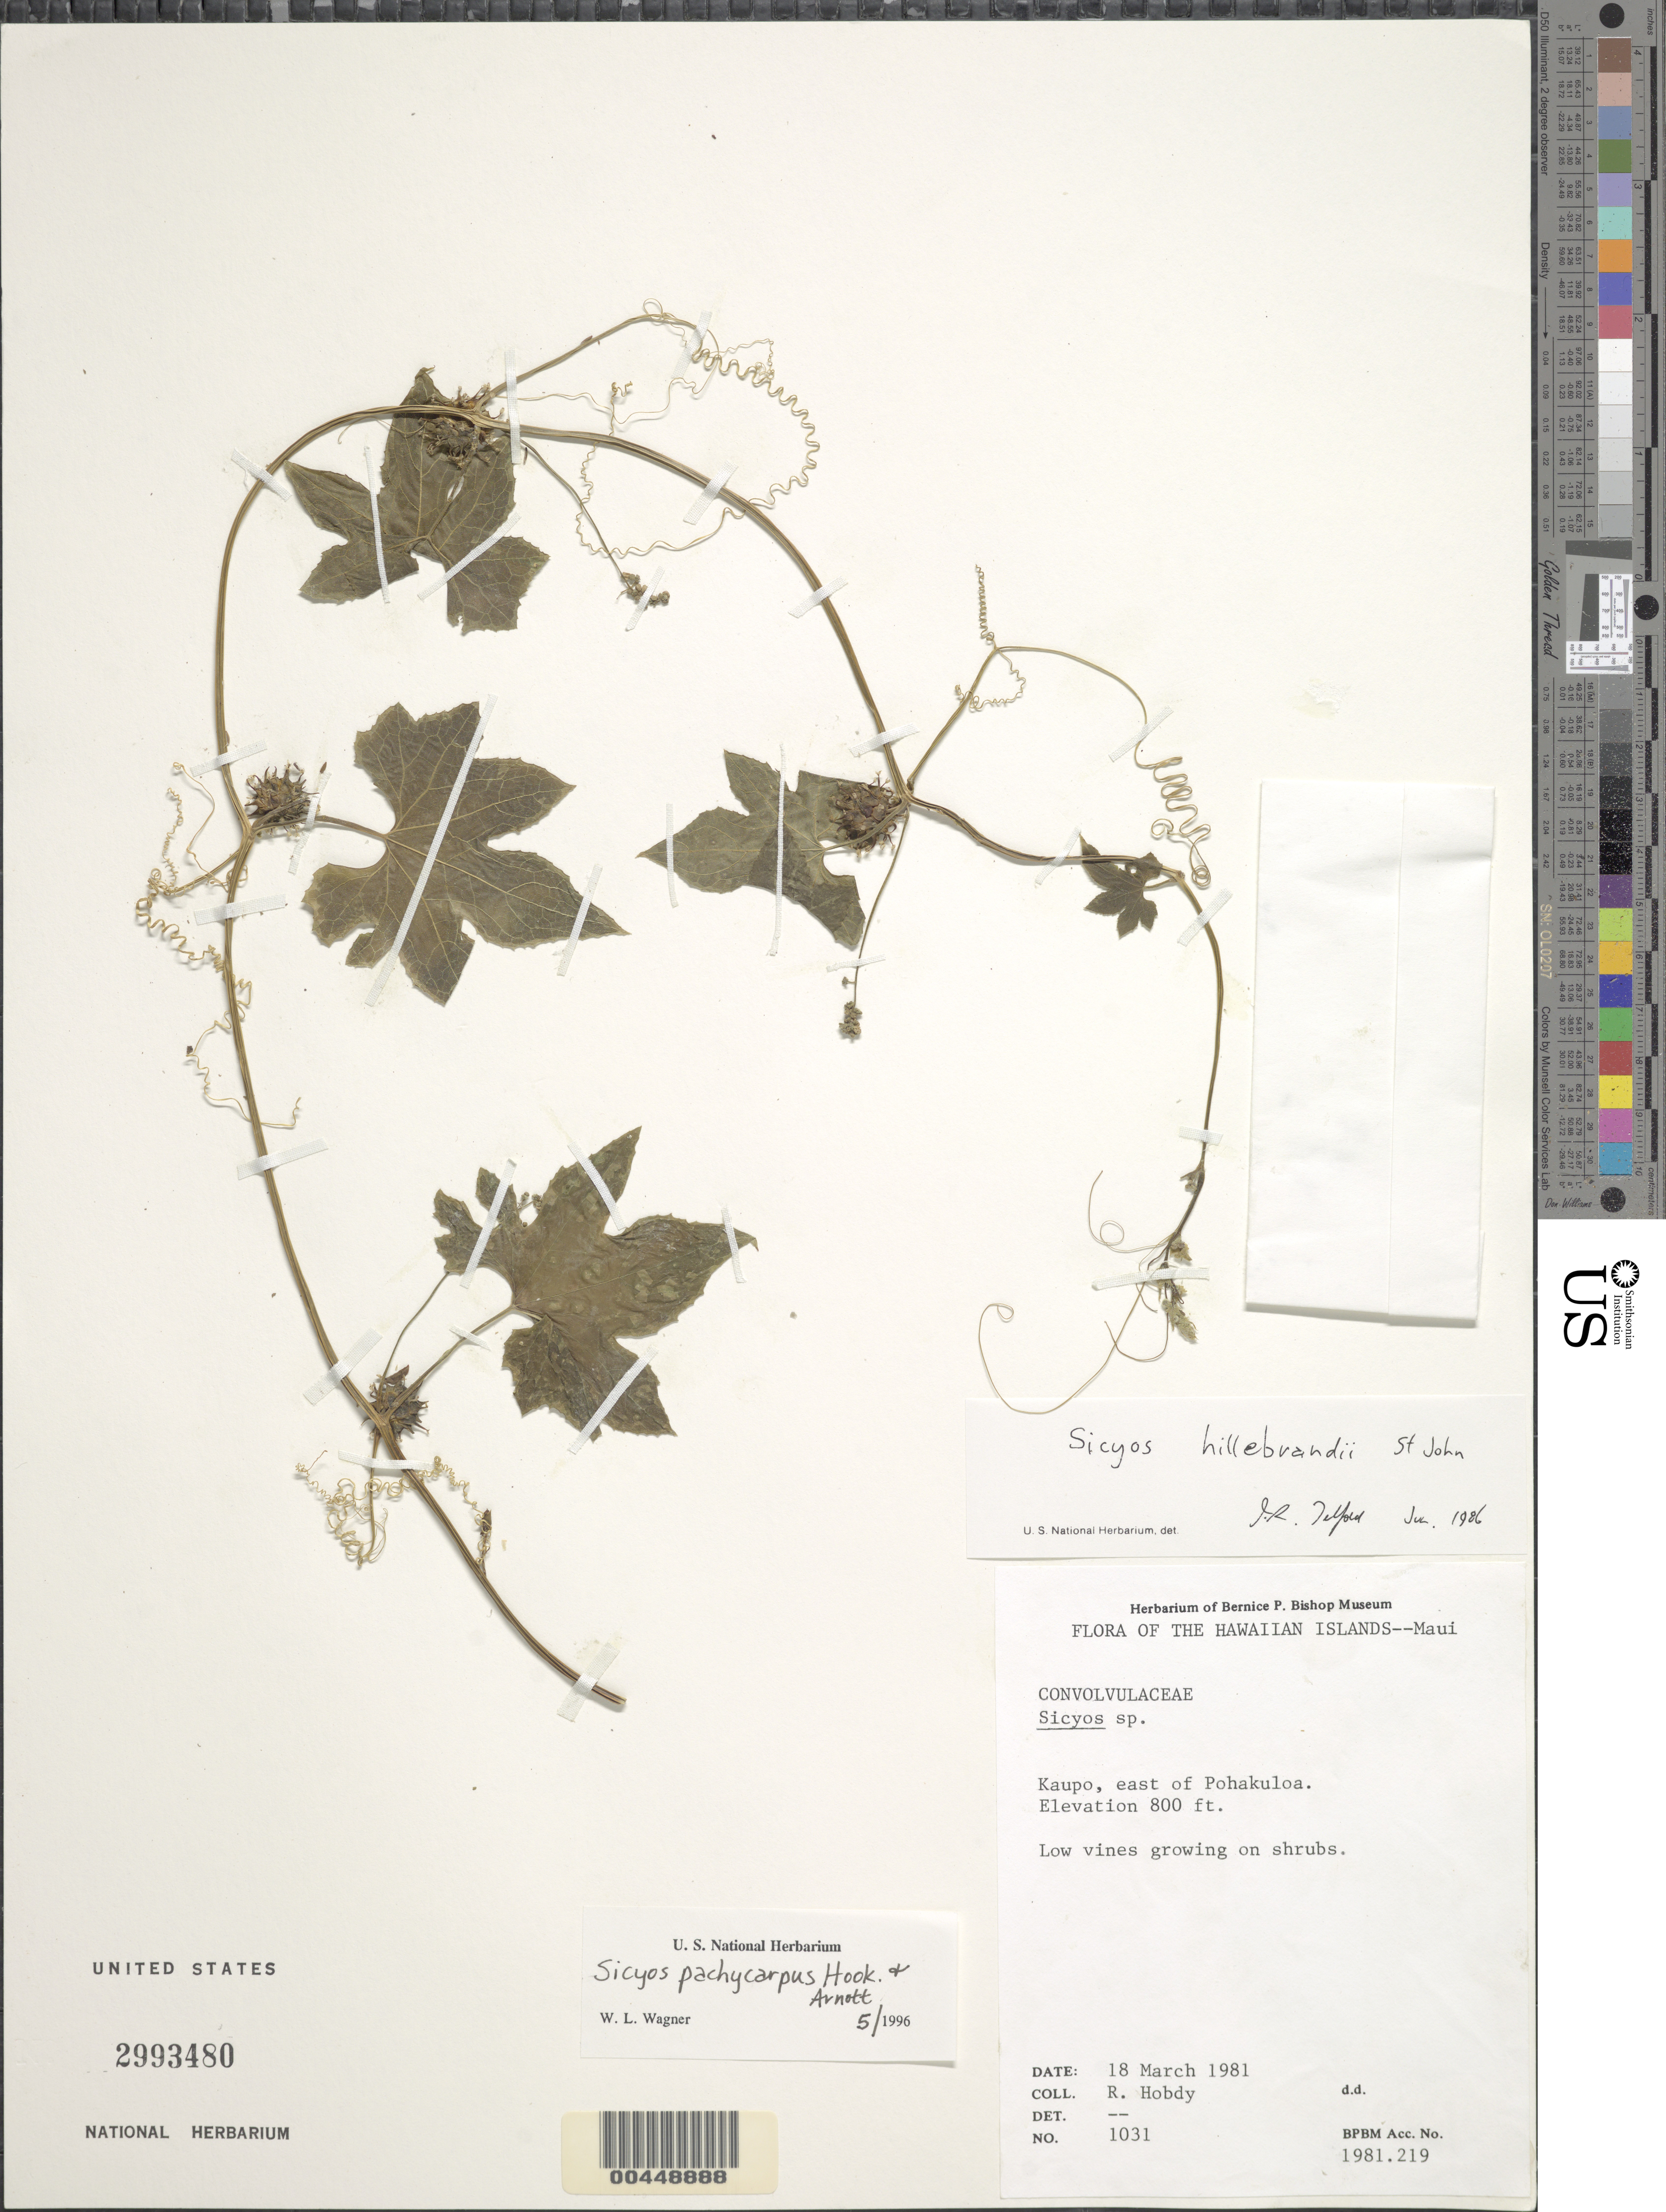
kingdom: Plantae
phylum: Tracheophyta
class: Magnoliopsida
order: Cucurbitales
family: Cucurbitaceae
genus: Sicyos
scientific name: Sicyos pachycarpus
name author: Hook. & Arn.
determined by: Wagner, W. L., (BOT), Smithsonian Institution - National Museum of Natural History (UNITED STATES)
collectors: R. Hobdy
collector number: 1031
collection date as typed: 18 Mar 1981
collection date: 1981-03-18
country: United States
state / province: Hawaii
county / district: Maui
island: Maui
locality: Kaupo, E of Pohakuloa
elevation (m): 244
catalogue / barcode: US 2994380